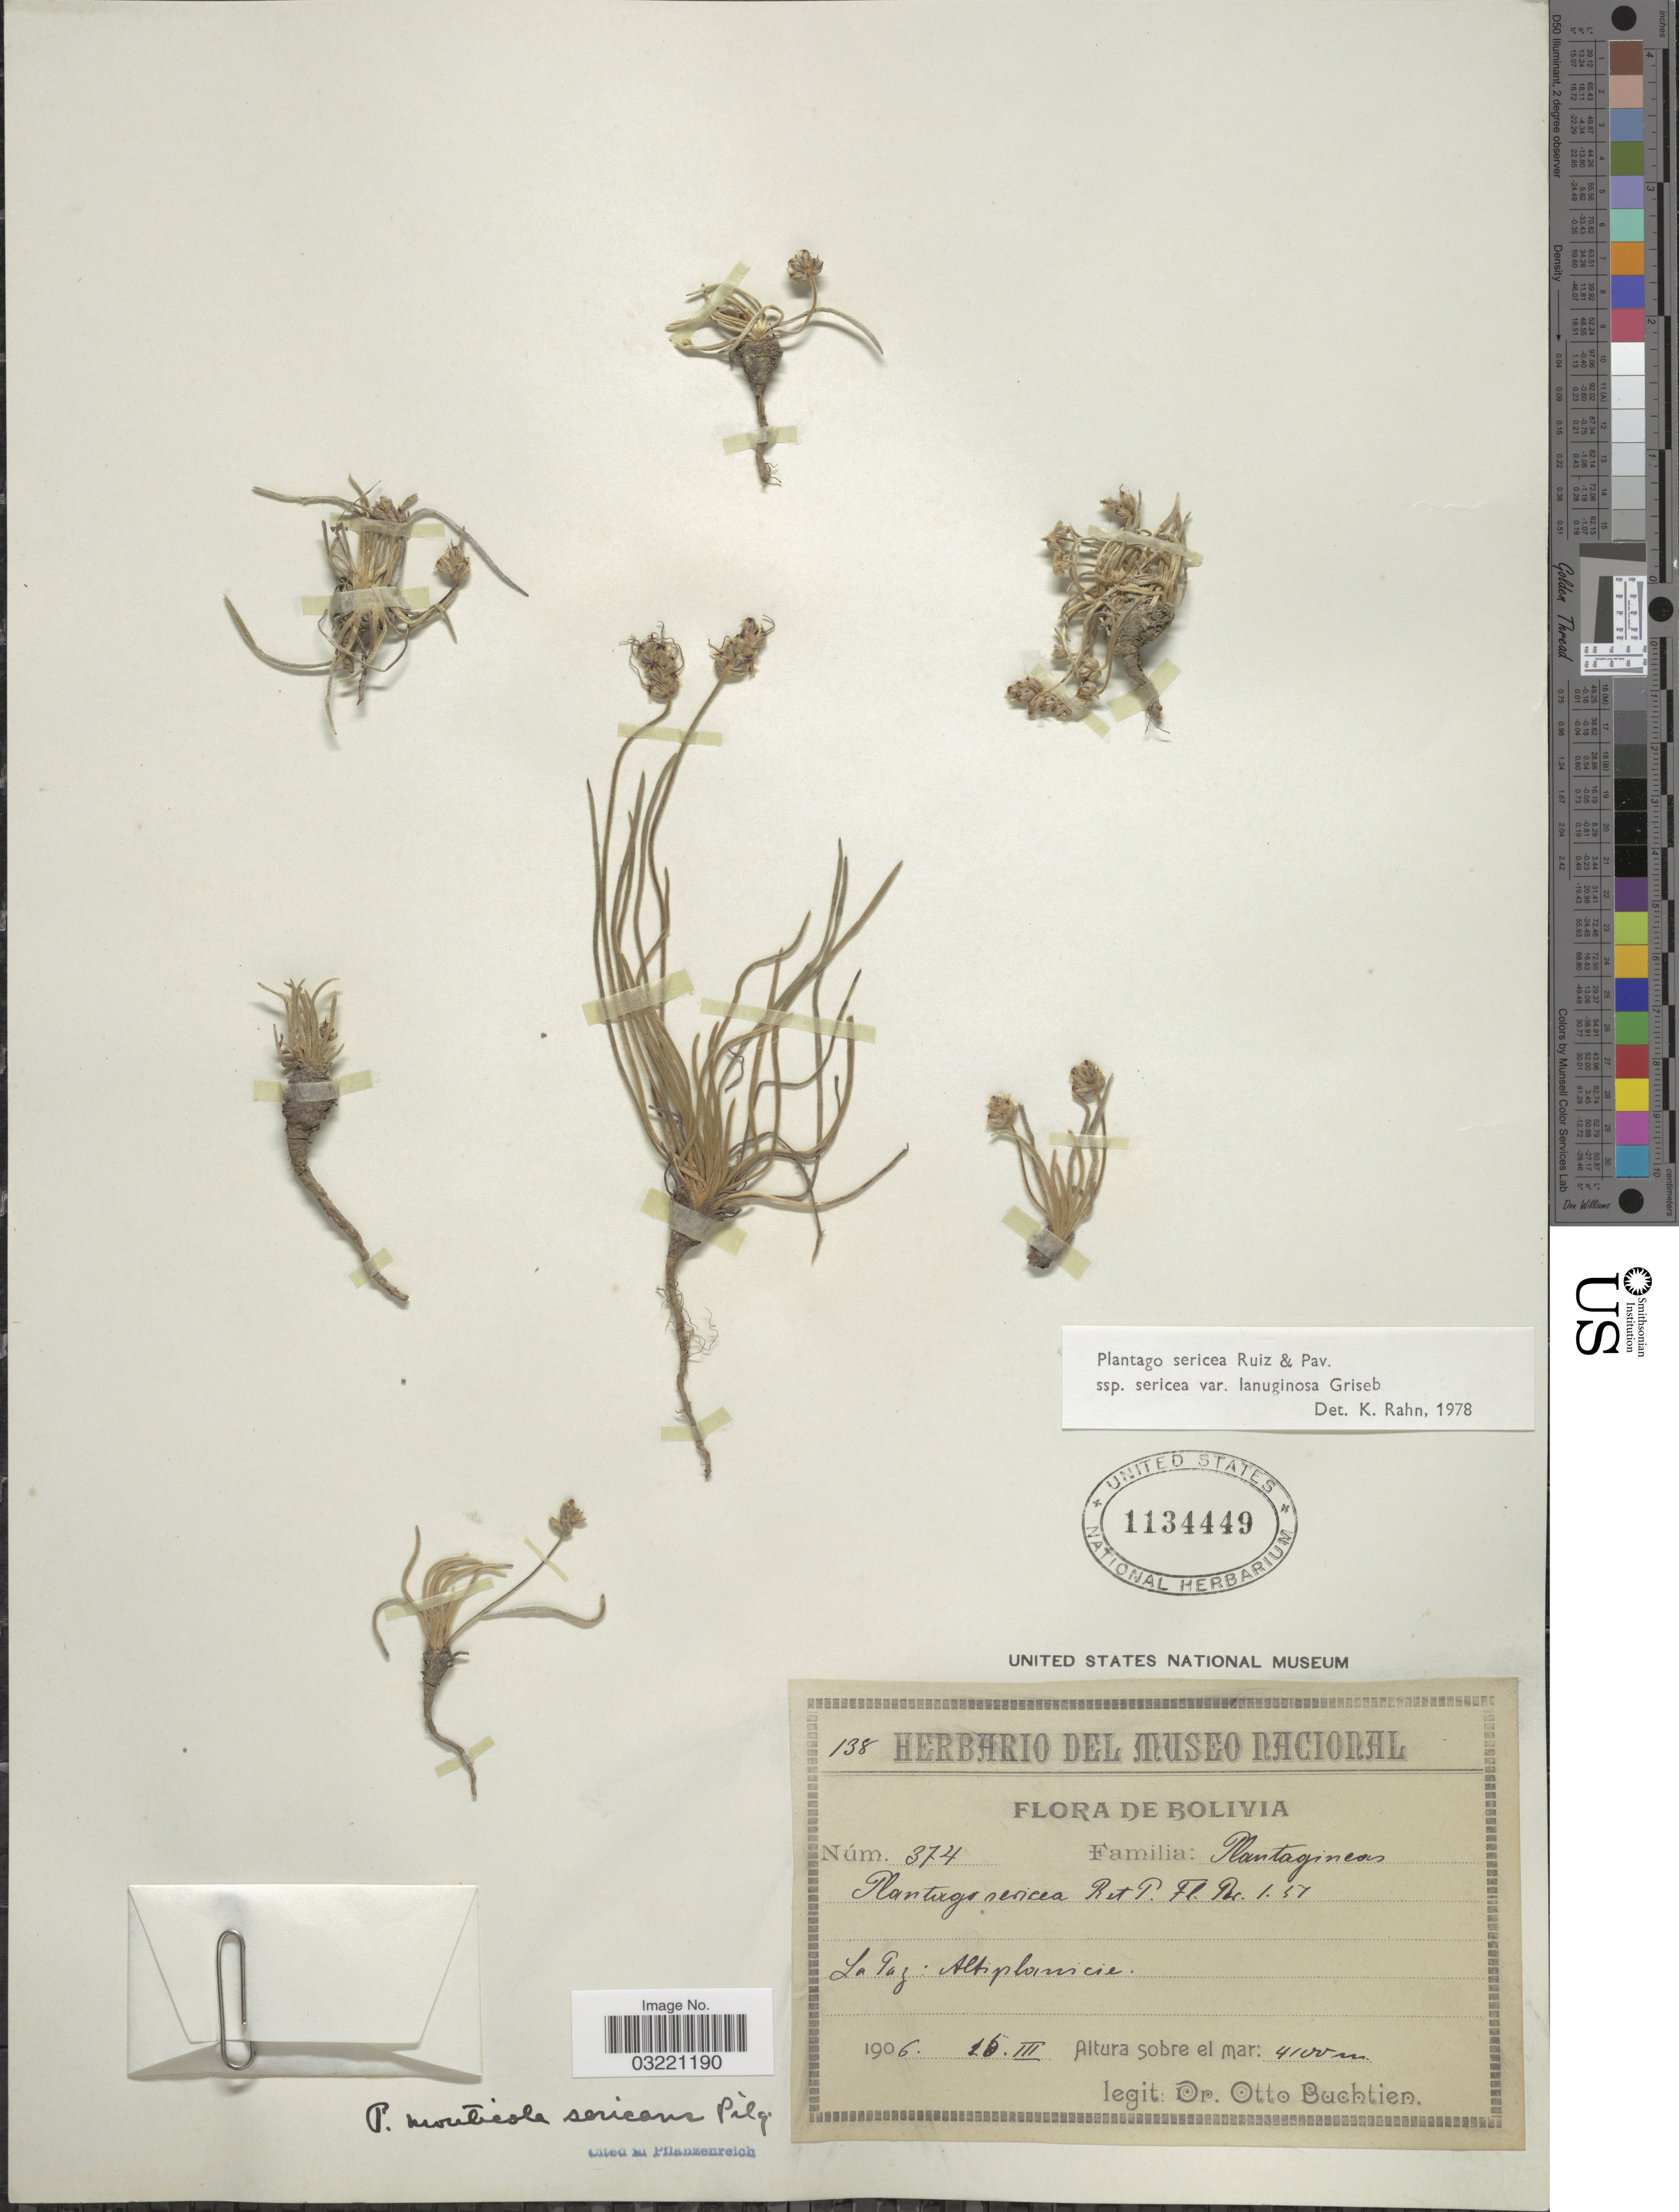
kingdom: Plantae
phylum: Tracheophyta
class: Magnoliopsida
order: Lamiales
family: Plantaginaceae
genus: Plantago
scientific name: Plantago sericea var. lanuginosa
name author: Griseb.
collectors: O. Buchtien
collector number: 374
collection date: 1906-03-15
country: Bolivia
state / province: La Paz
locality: Altiplanicie.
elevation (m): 4100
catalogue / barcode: US 1134449